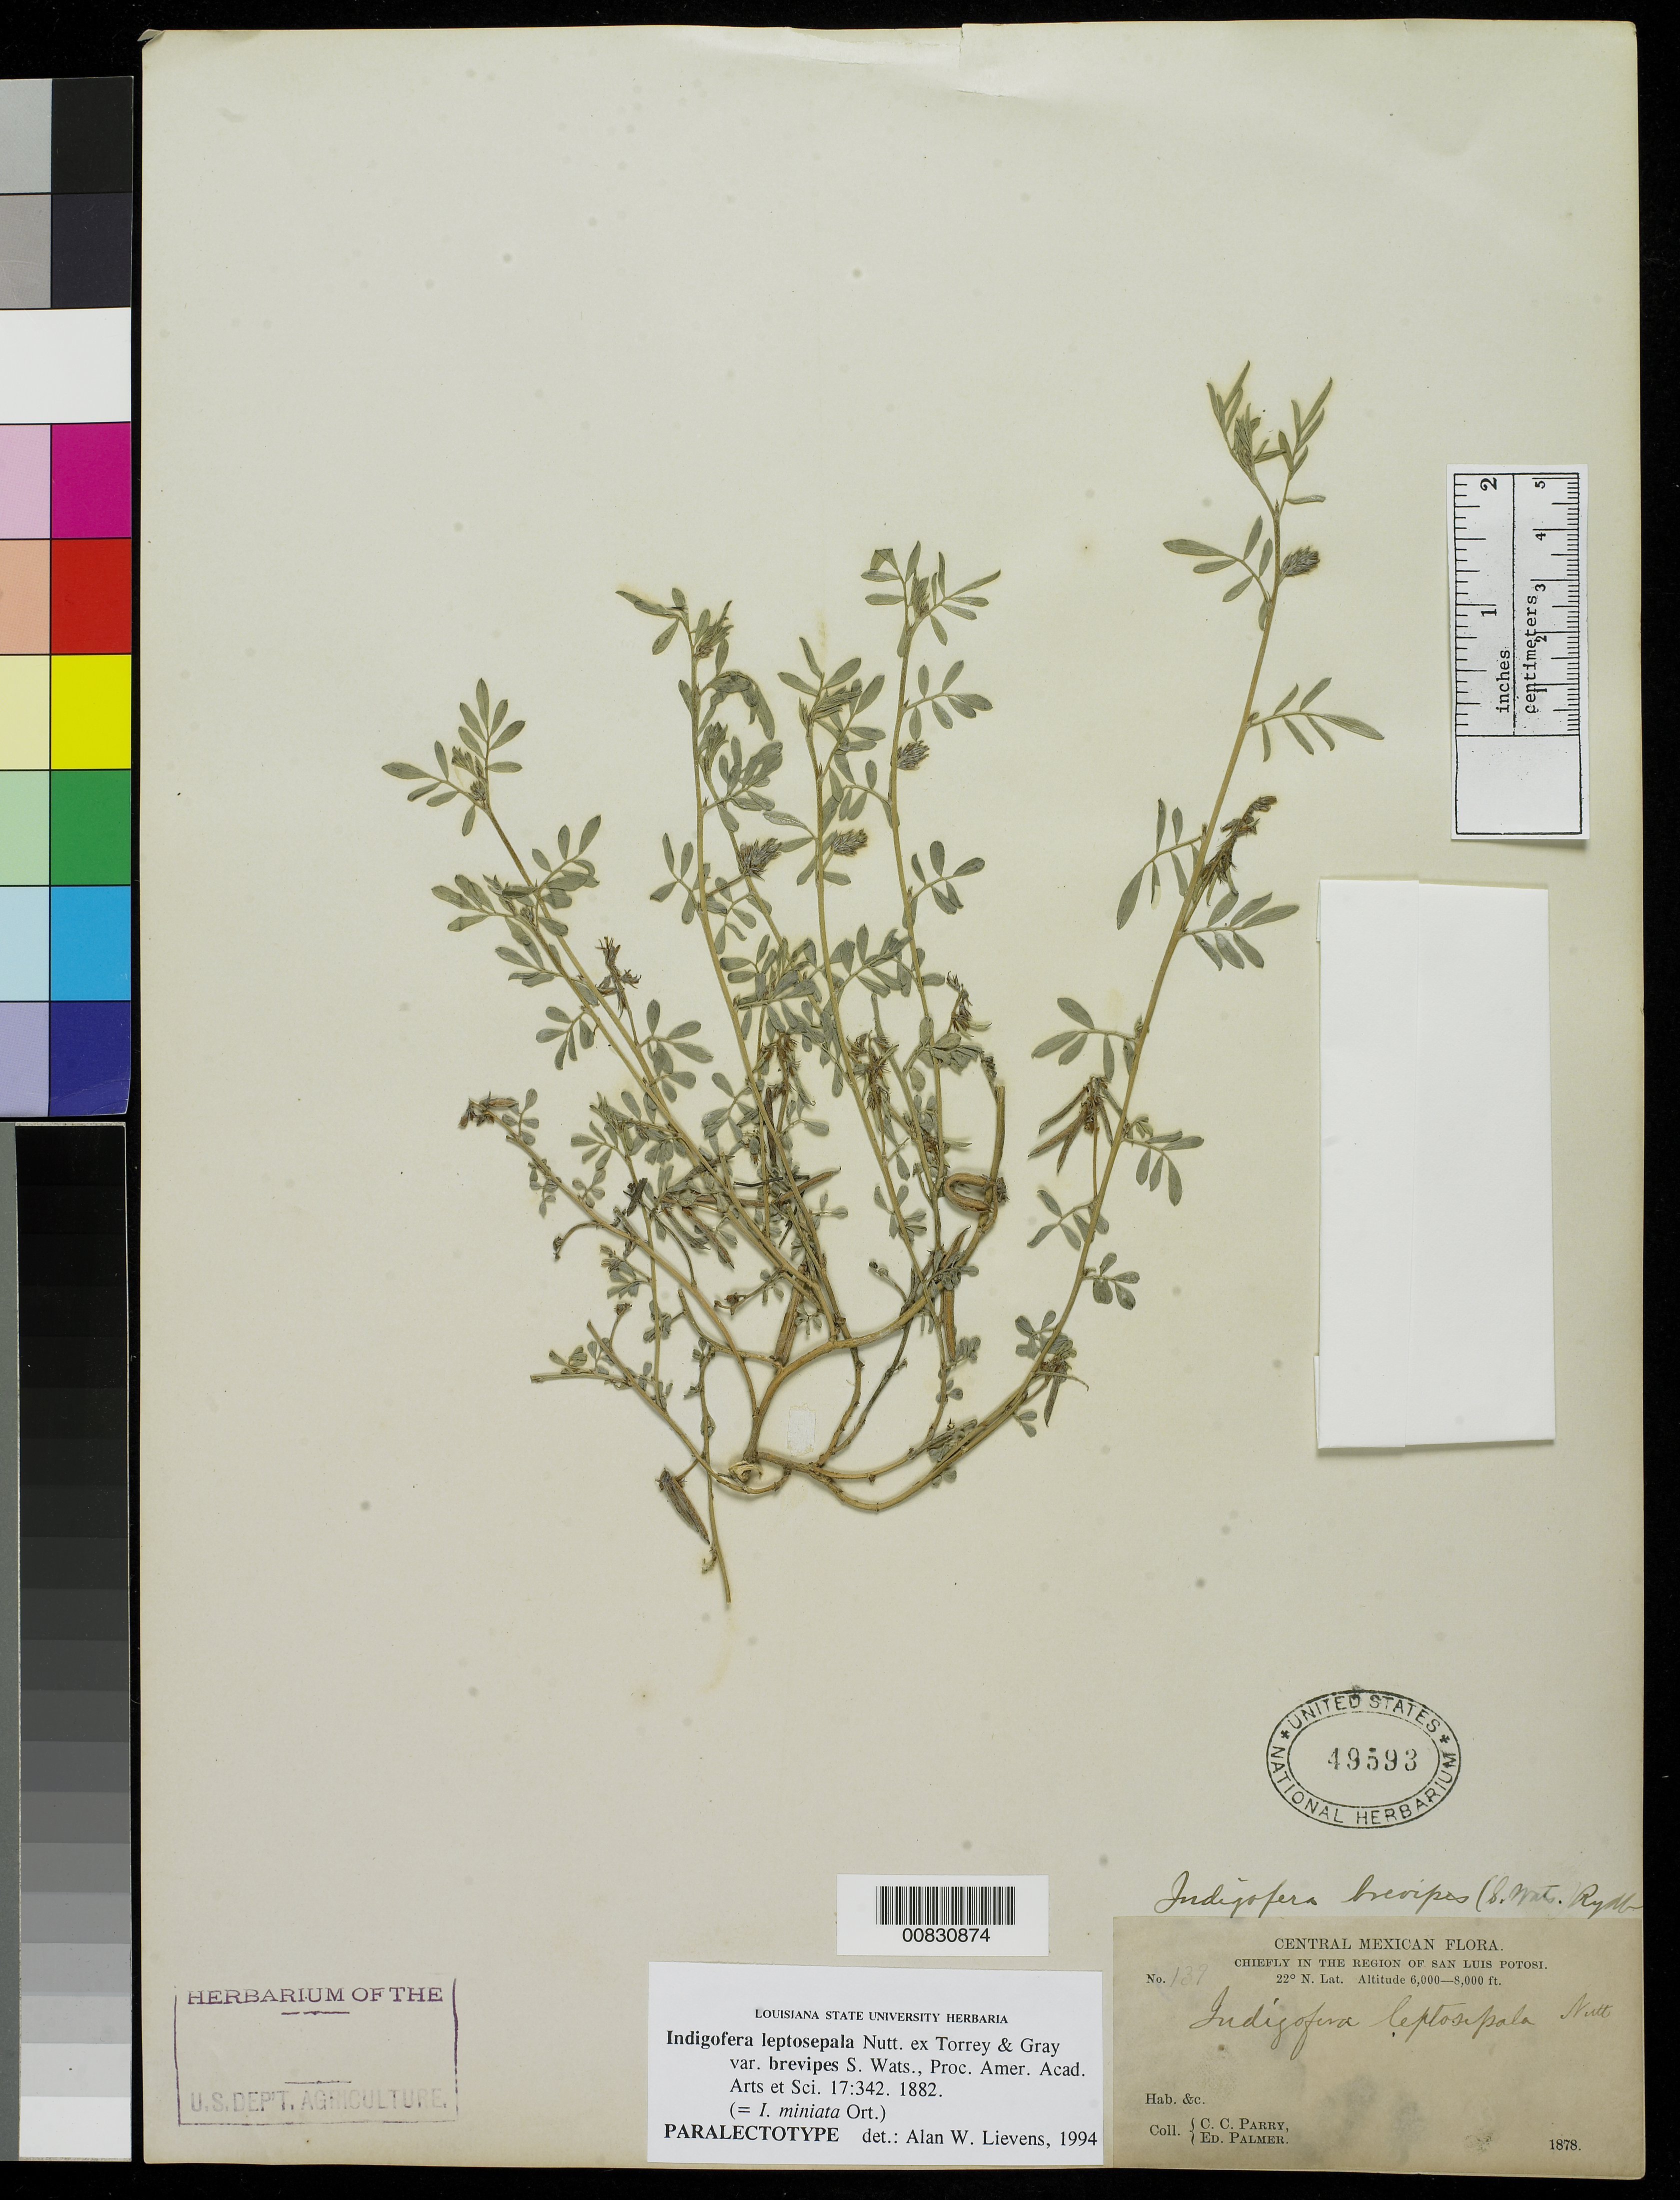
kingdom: Plantae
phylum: Tracheophyta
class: Magnoliopsida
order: Fabales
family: Fabaceae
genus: Indigofera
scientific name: Indigofera leptosepala var. brevipes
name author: S. Watson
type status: Syntype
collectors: C. C. Parry & E. Palmer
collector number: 139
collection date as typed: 1878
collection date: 1878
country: Mexico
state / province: San Luis Potosí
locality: Chiefly in the region of San Luis Potosí.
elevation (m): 1829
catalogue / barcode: US 49593